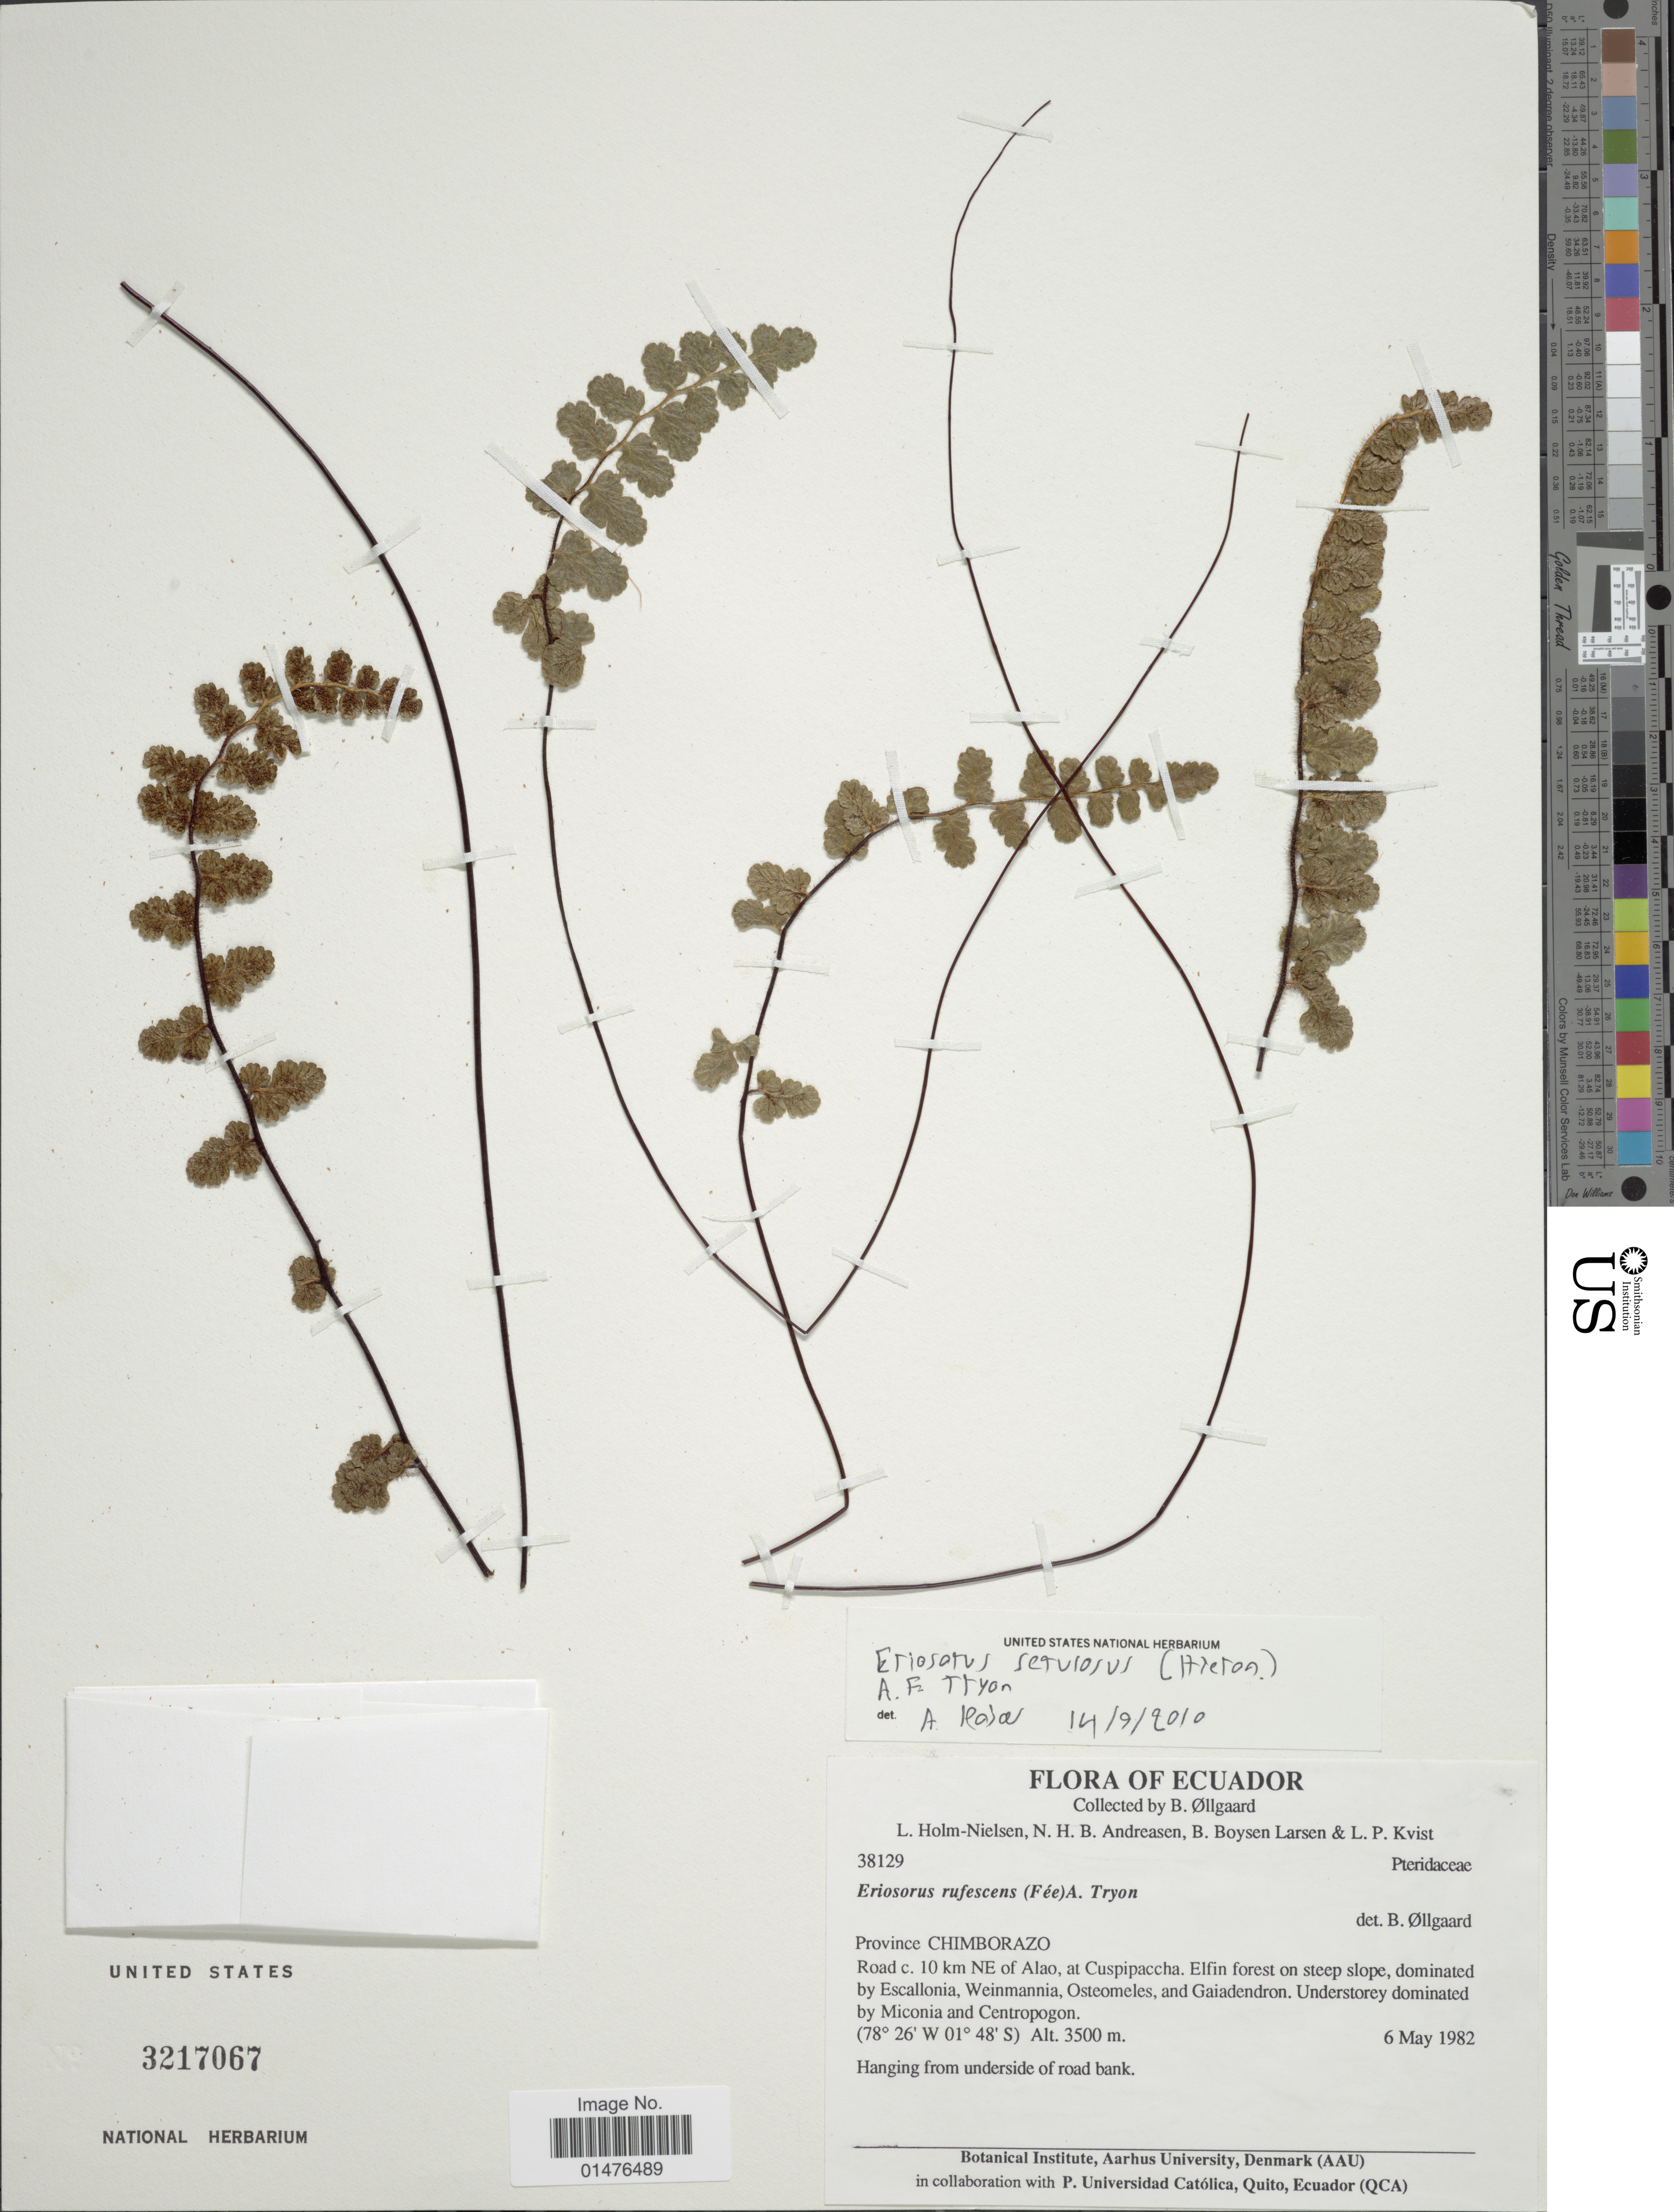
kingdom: Plantae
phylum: Tracheophyta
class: Polypodiopsida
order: Polypodiales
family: Pteridaceae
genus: Jamesonia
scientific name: Jamesonia setulosa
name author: (Hieron.) Christenh.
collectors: B. Øllgaard, L. B. Holm-Nielsen, N. Andreasen, B. Boysen Larsen & L. P. Kvist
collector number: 38129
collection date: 1982-05-06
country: Ecuador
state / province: Chimborazo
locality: Road c. 10 km NE of Alao, at Cuspipaccha, Elfin forest on steep slope.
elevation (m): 3500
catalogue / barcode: US 3217067